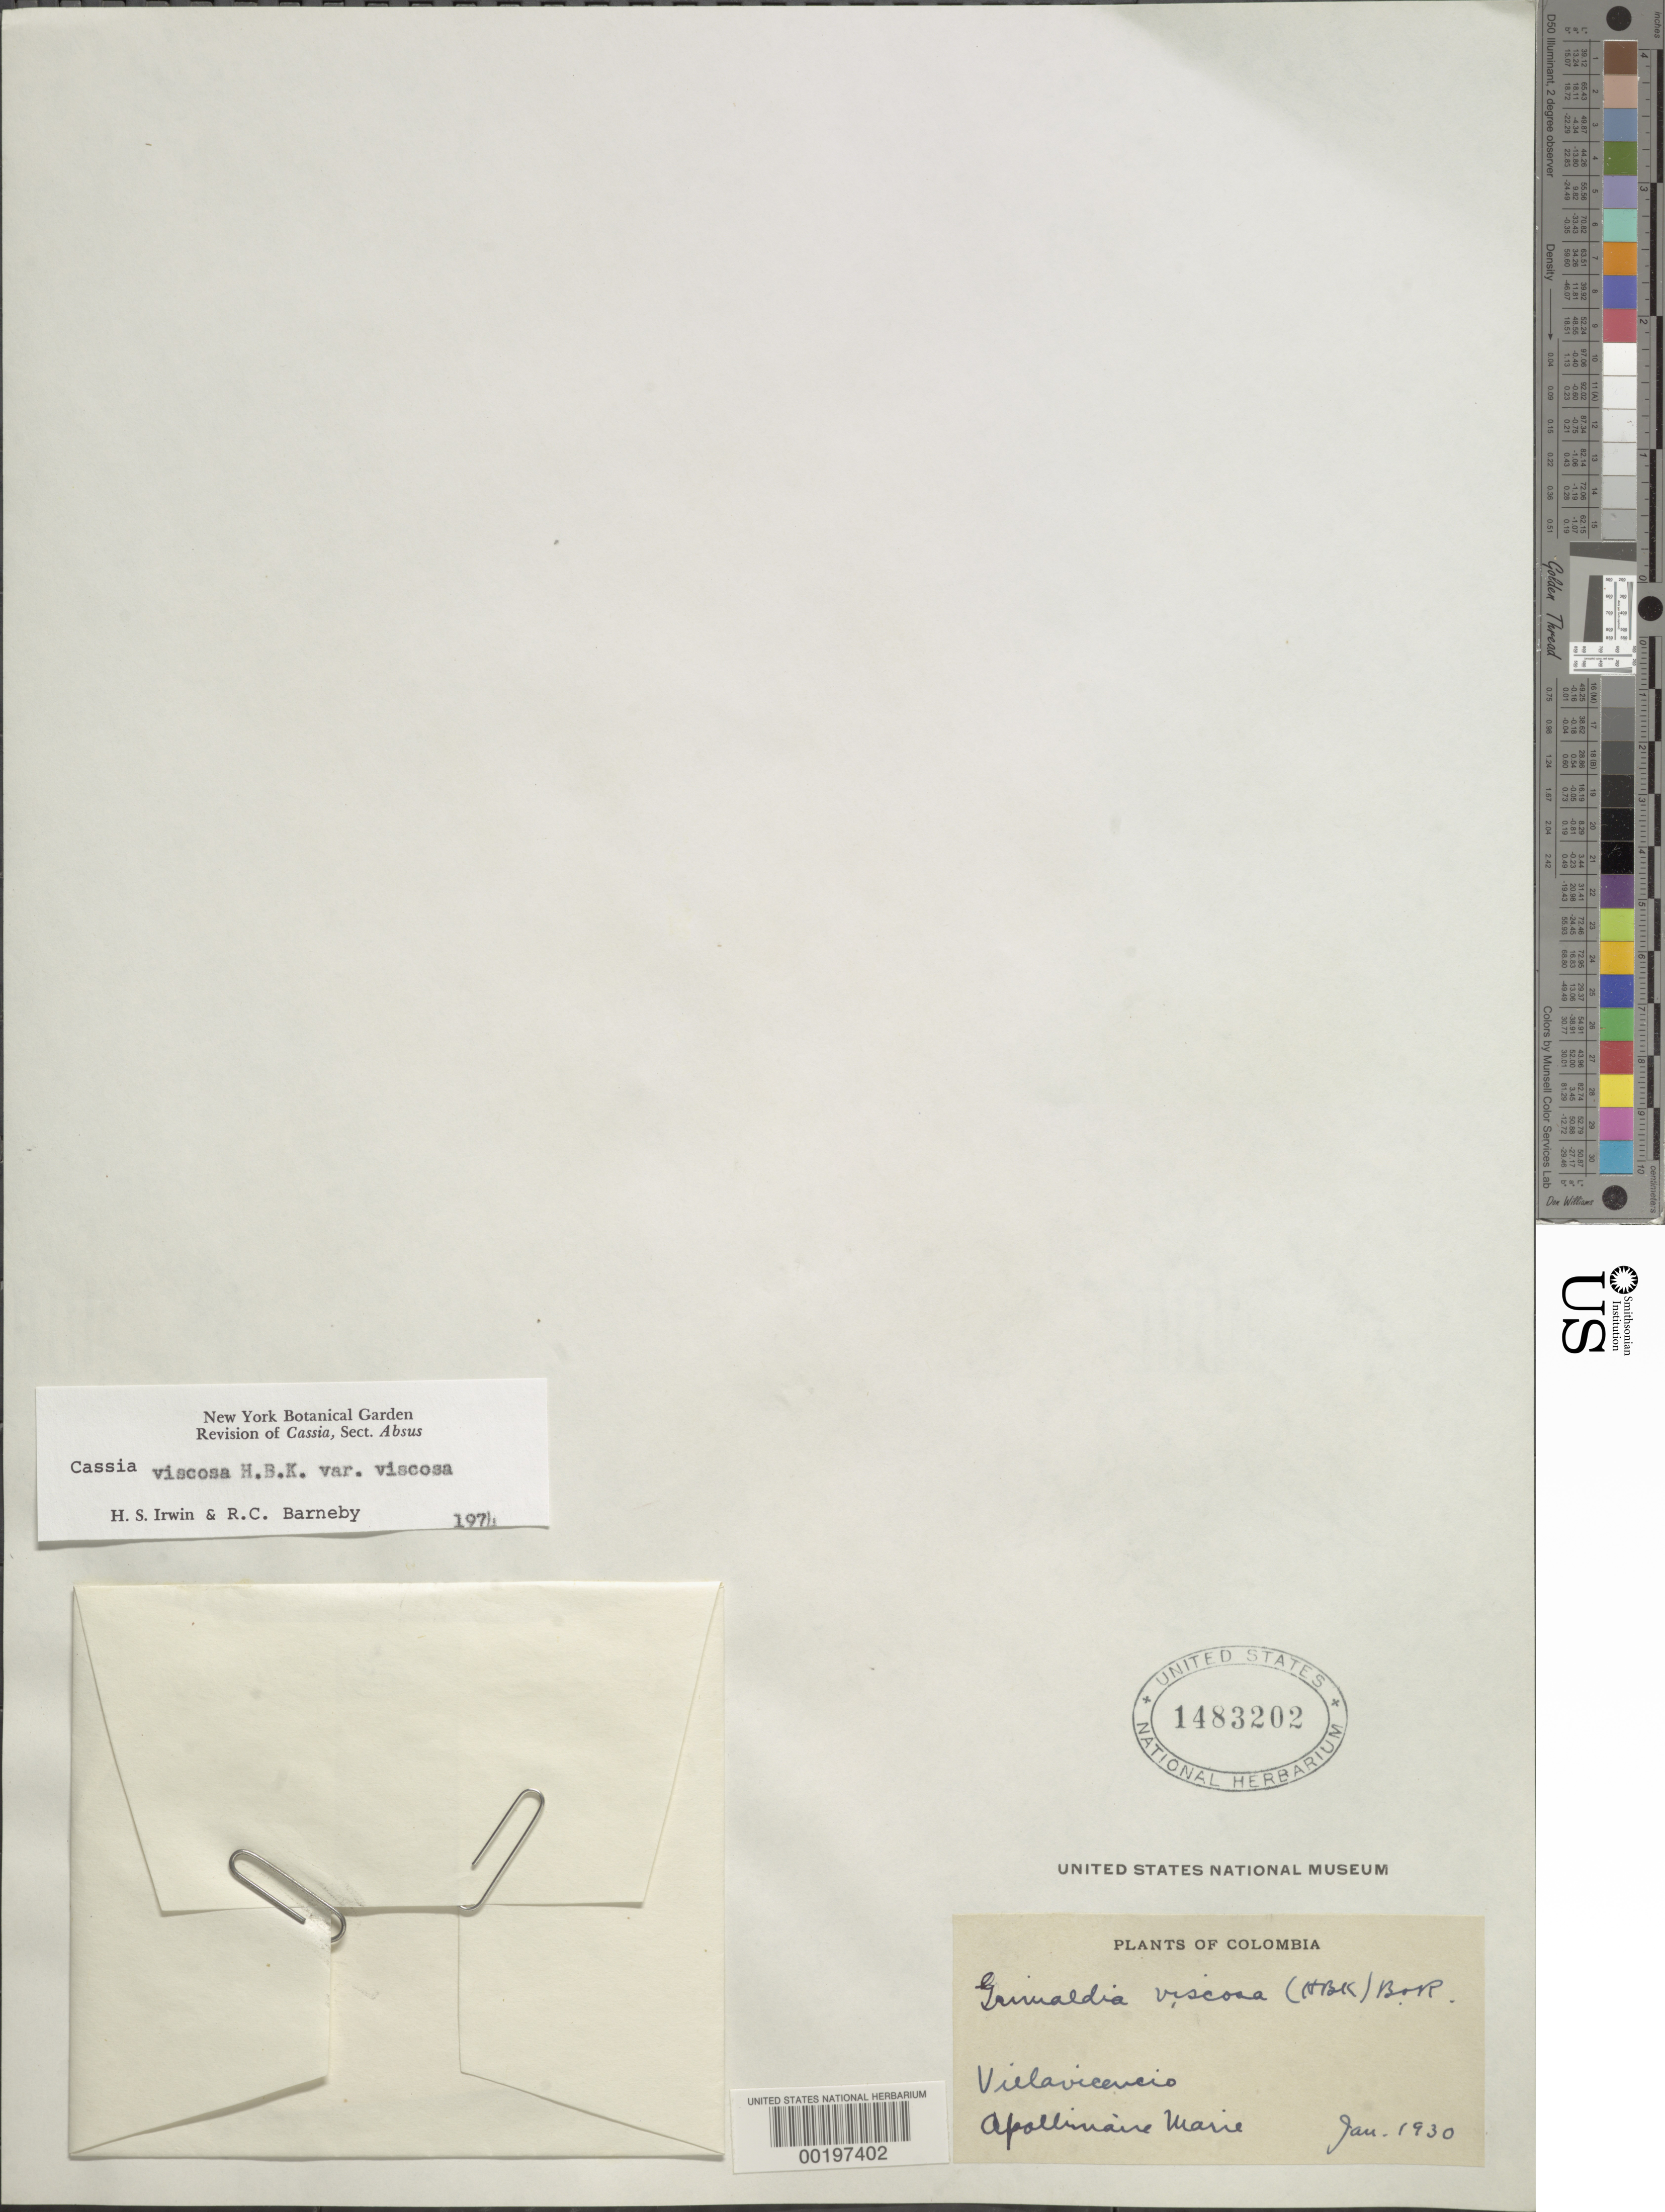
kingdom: Plantae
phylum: Tracheophyta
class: Magnoliopsida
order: Fabales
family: Fabaceae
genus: Chamaecrista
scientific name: Chamaecrista viscosa var. viscosa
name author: (Kunth) H.S. Irwin & Barneby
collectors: A. Marie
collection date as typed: Jan 1930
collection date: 1930-01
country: Colombia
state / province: Meta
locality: Villa Vicencia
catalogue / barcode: US 1483202